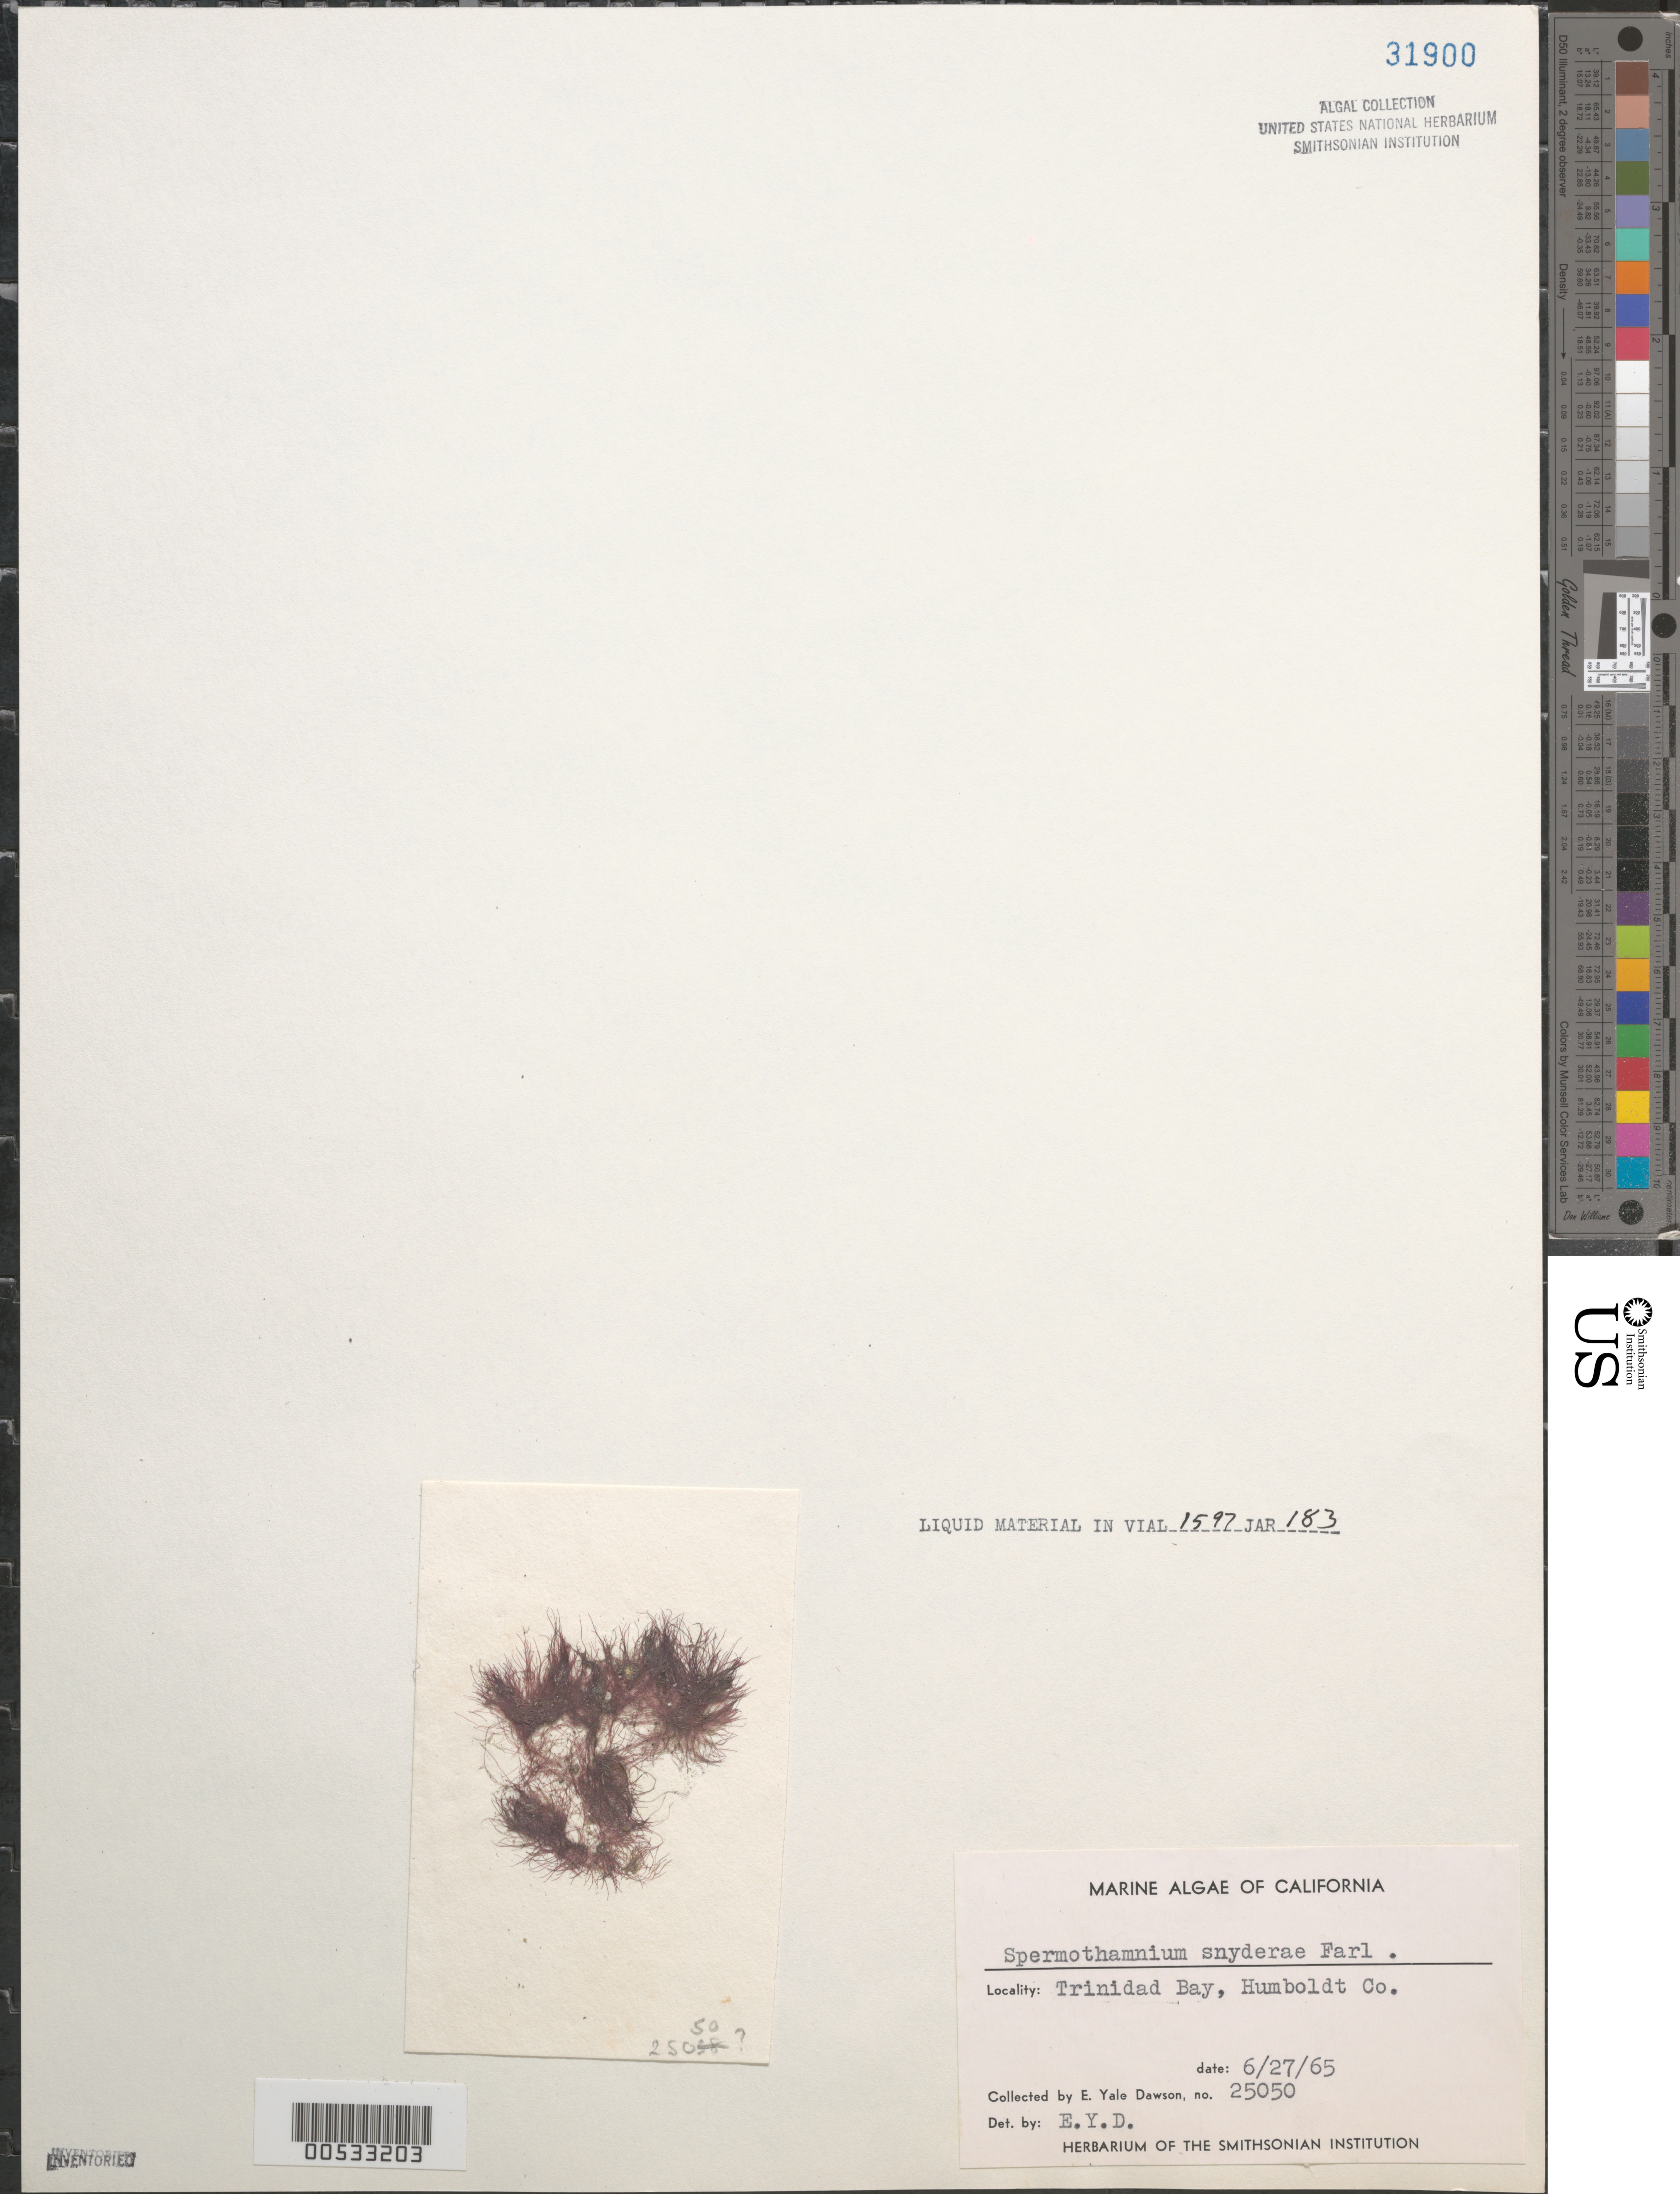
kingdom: Plantae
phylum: Rhodophyta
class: Florideophyceae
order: Ceramiales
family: Wrangeliaceae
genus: Tiffaniella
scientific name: Tiffaniella snyderae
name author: (Farl.) I.A. Abbott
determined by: Algae name updating Project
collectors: E. Y. Dawson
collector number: EYD 25050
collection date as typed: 27 Jun 1965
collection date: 1965-06-27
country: United States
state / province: California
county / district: Humboldt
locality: Trinidad Bay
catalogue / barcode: US 31900